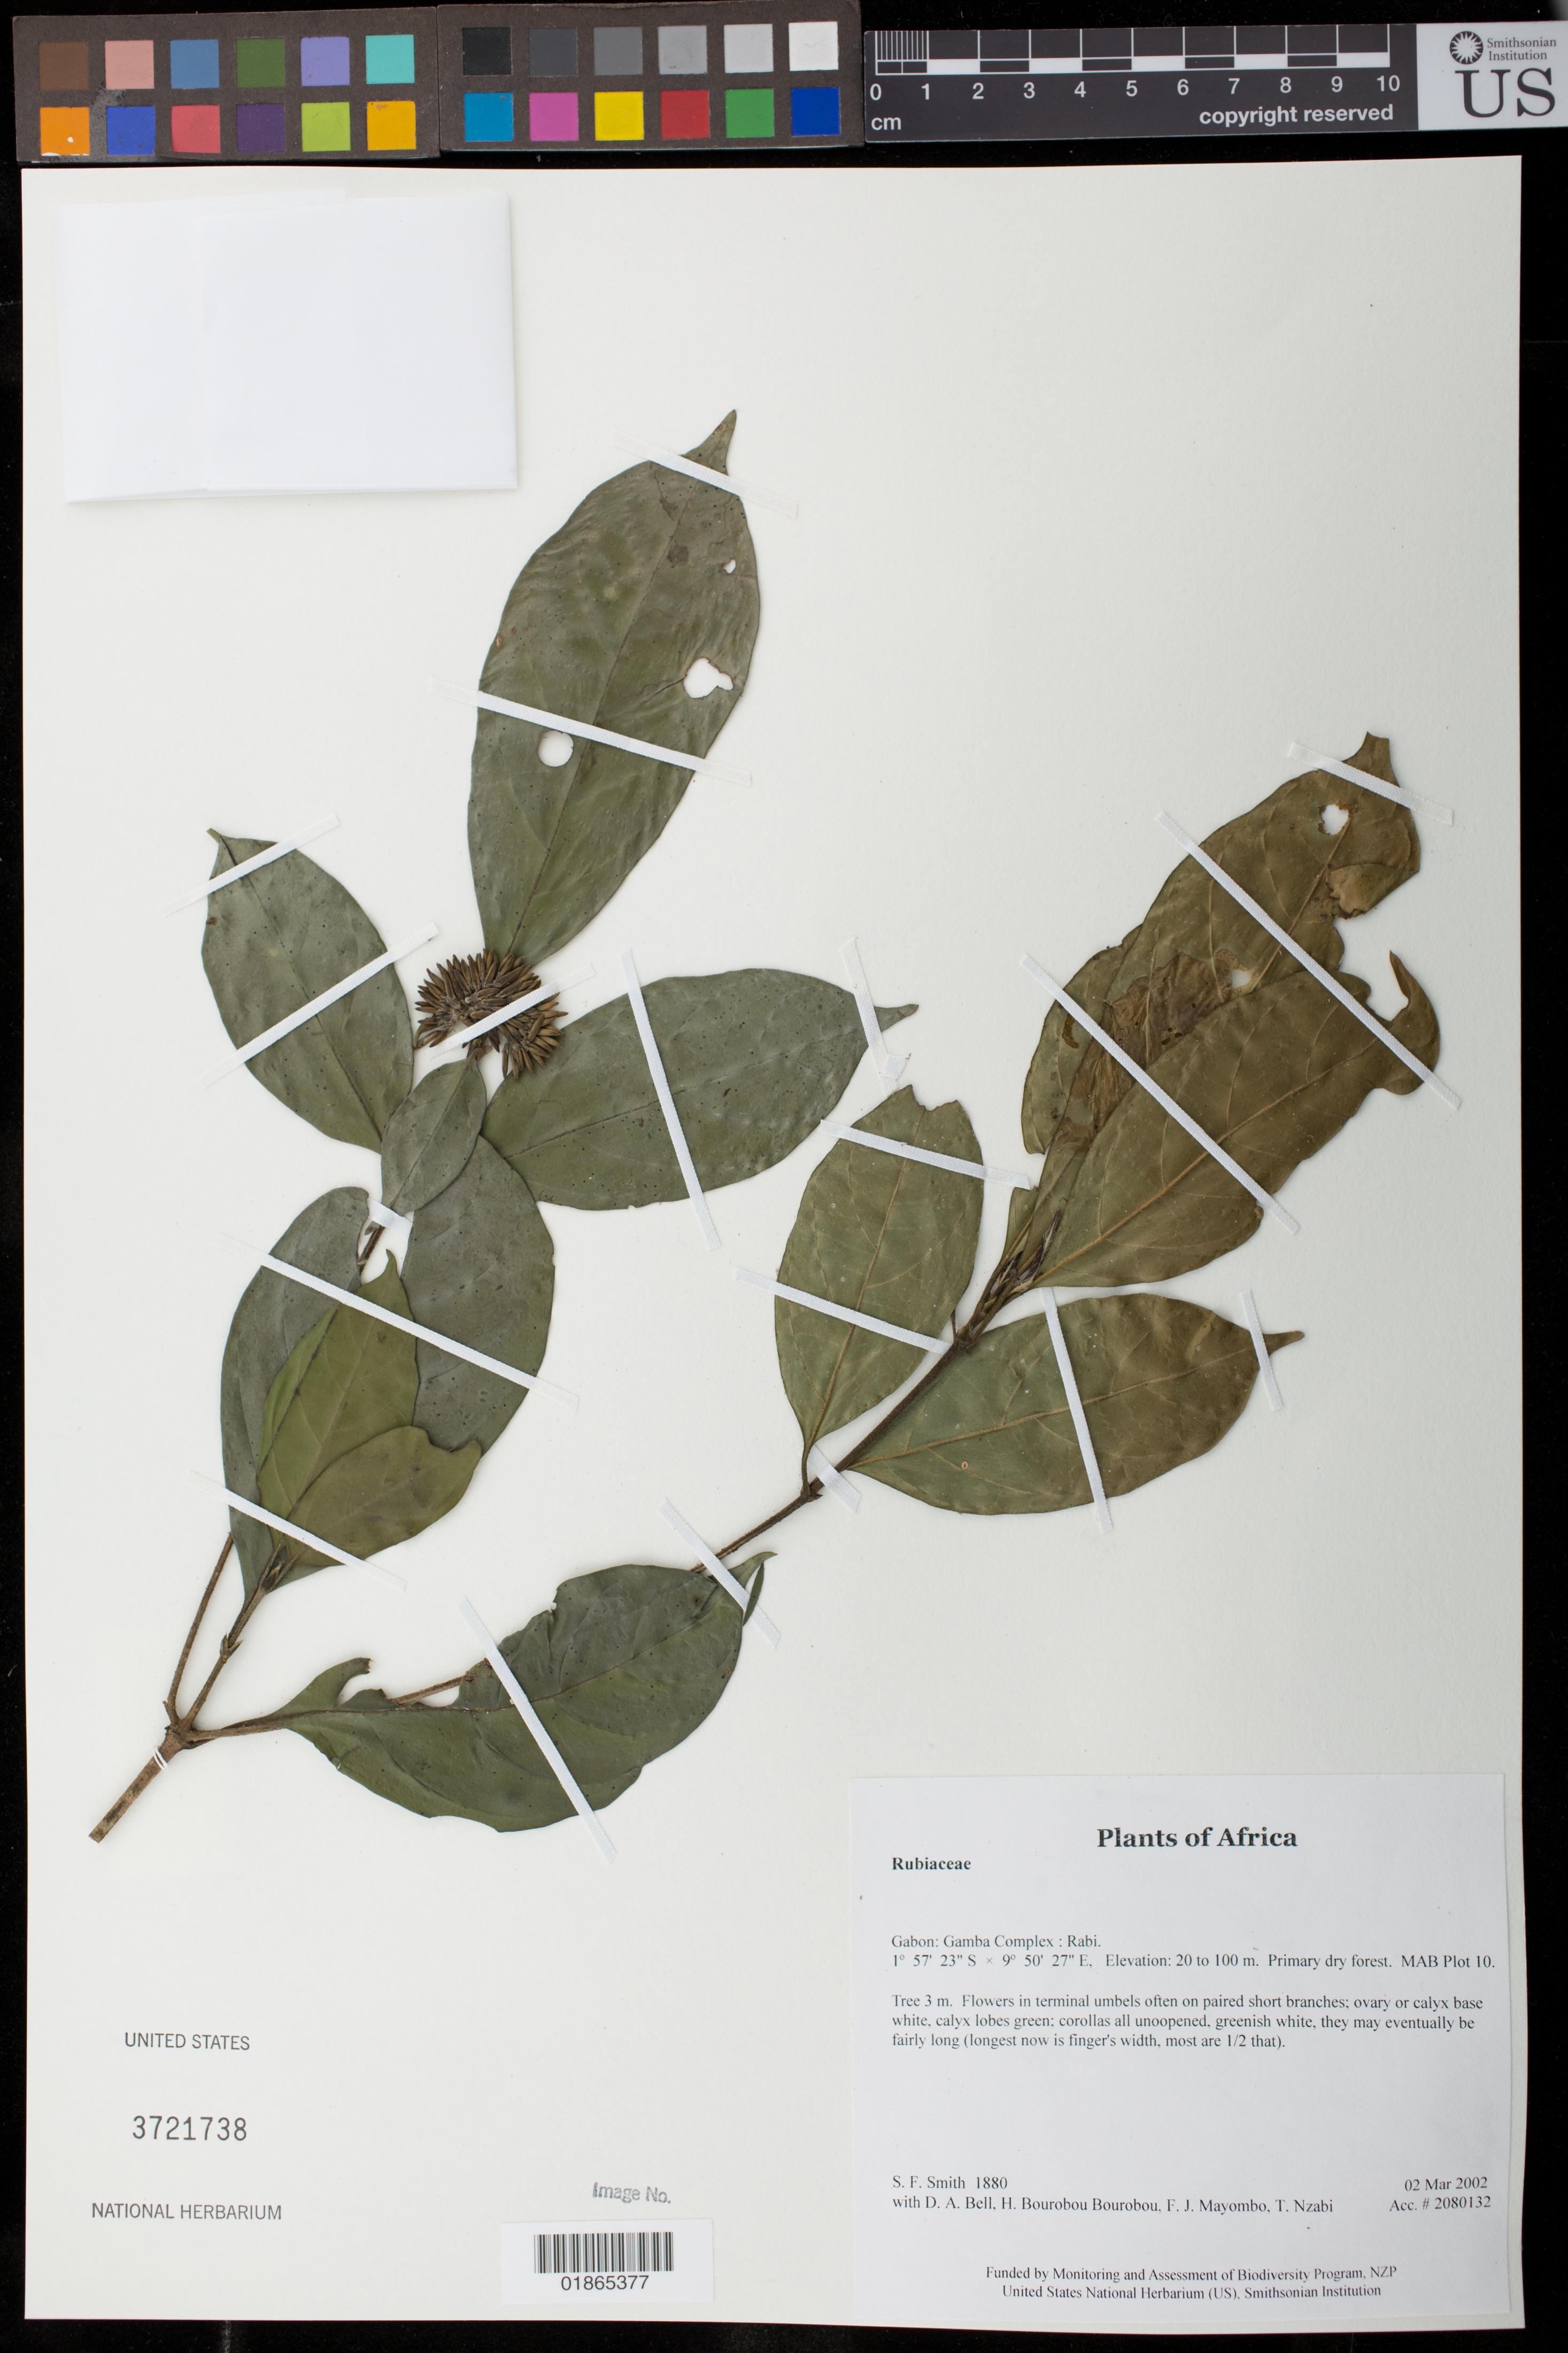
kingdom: Plantae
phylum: Tracheophyta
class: Magnoliopsida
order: Gentianales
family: Rubiaceae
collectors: S.F. Smith, D. A. Bell, H. Bourobou Bourobou & F. J. Mayombo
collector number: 1880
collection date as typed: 02 Mar 2002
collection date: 2002-03-02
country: Gabon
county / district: Gamba Complex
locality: Rabi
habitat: Primary dry forest. MAB Plot 10.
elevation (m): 20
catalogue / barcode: US 3721738